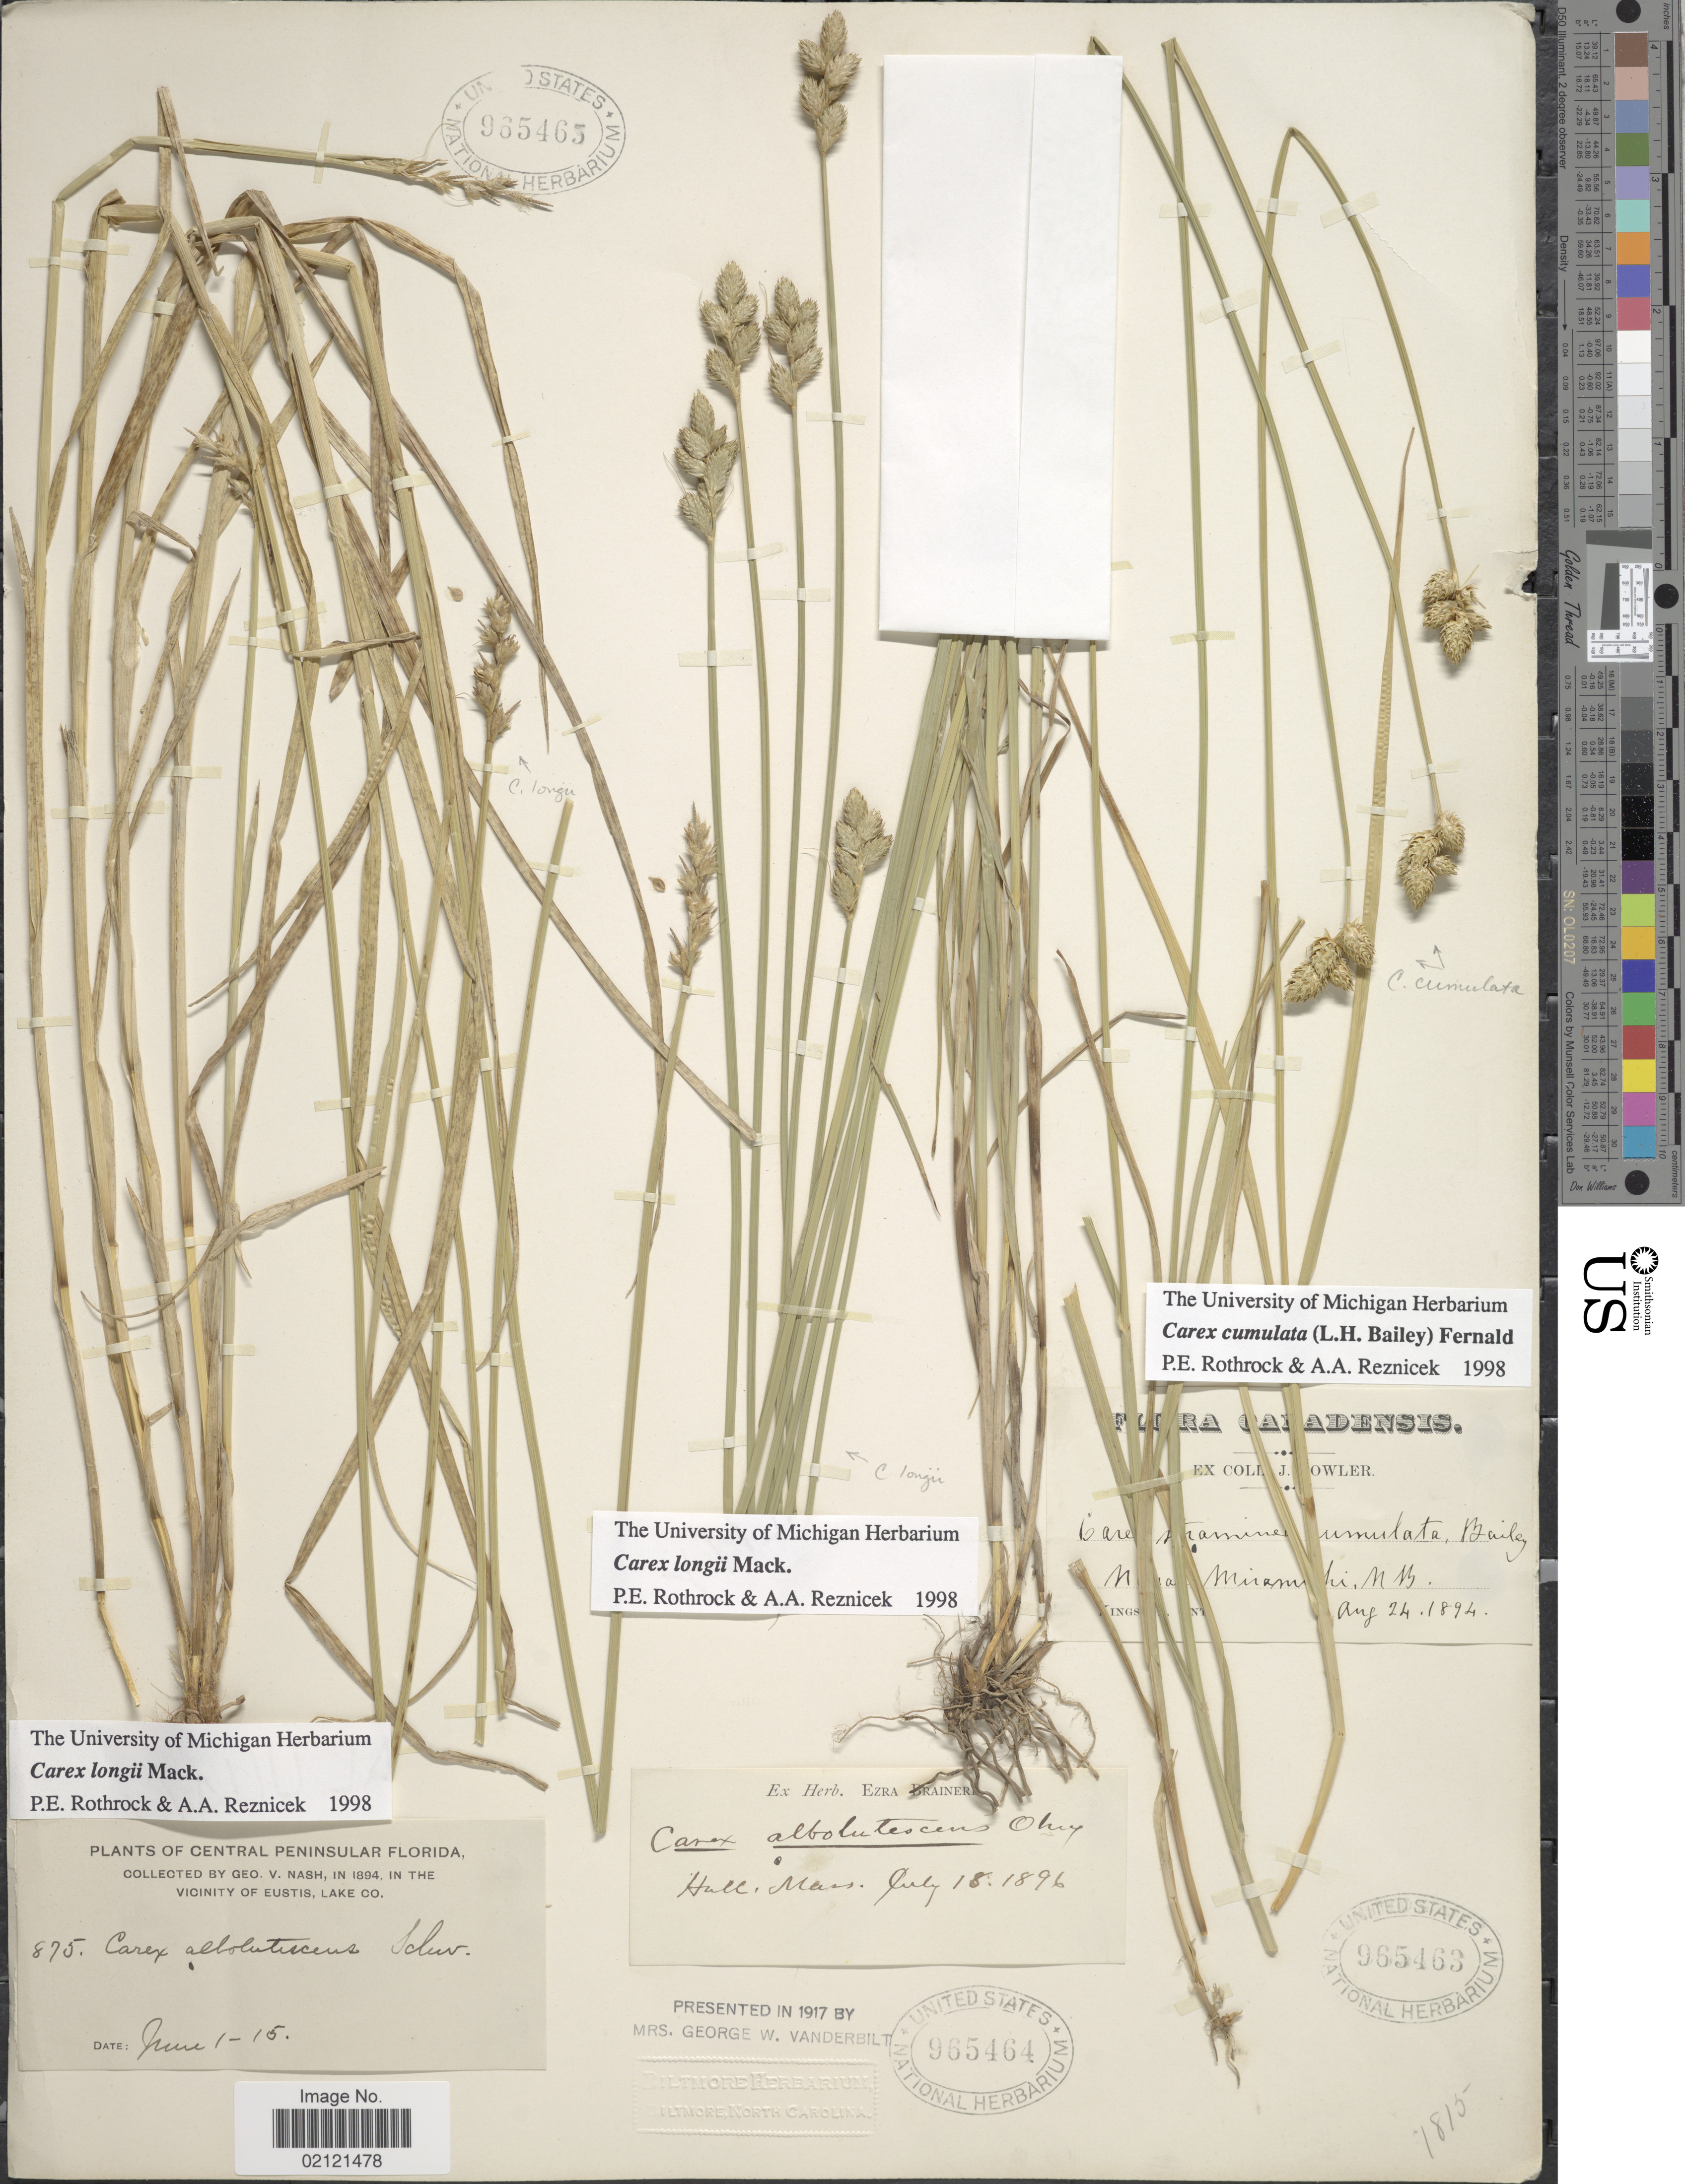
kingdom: Plantae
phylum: Tracheophyta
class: Liliopsida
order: Poales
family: Cyperaceae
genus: Carex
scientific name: Carex longii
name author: Mack.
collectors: J. P. Fowler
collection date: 1894-08-24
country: Canada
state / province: New Brunswick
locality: Near Miramichi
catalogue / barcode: US 965463-3